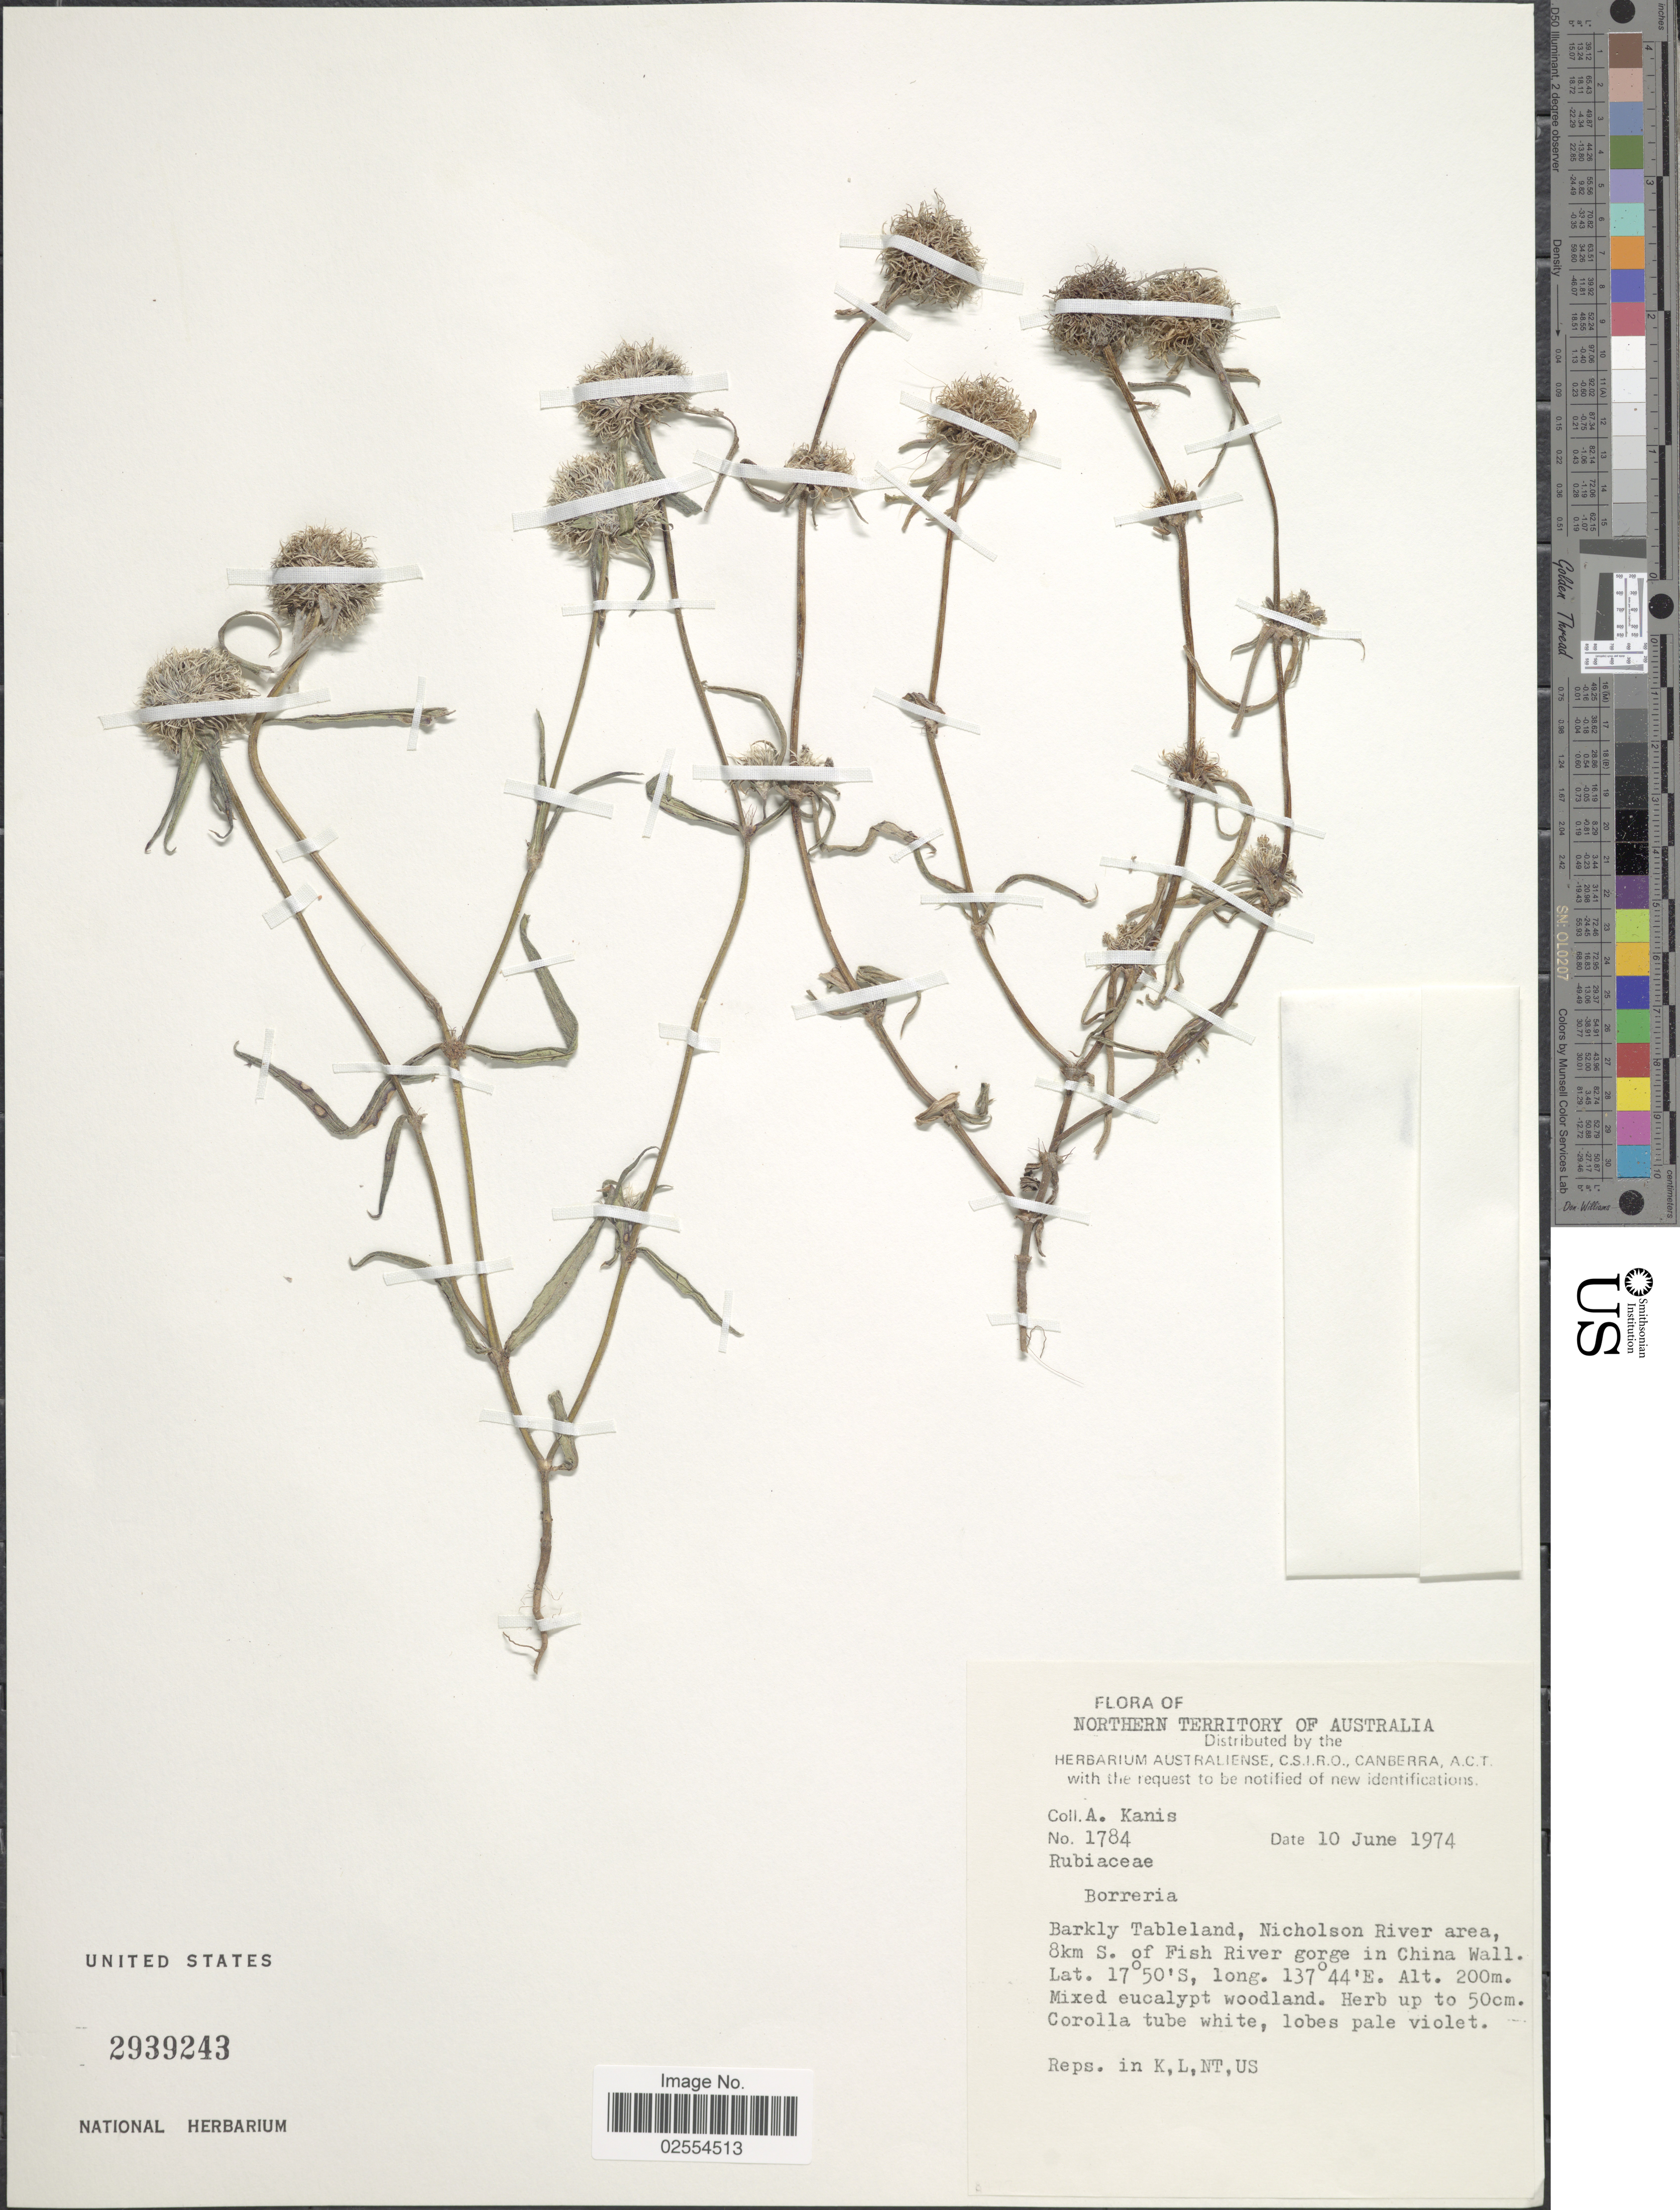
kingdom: Plantae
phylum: Tracheophyta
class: Magnoliopsida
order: Gentianales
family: Rubiaceae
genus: Spermacoce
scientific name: Spermacoce sp.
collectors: A. Kanis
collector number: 1784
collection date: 1974-06-10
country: Australia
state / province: Northern Territory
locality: Barkly Tableland, Nicholson River area, 8km S. of Fish River gorge in China Wall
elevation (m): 200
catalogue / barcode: US 2939243